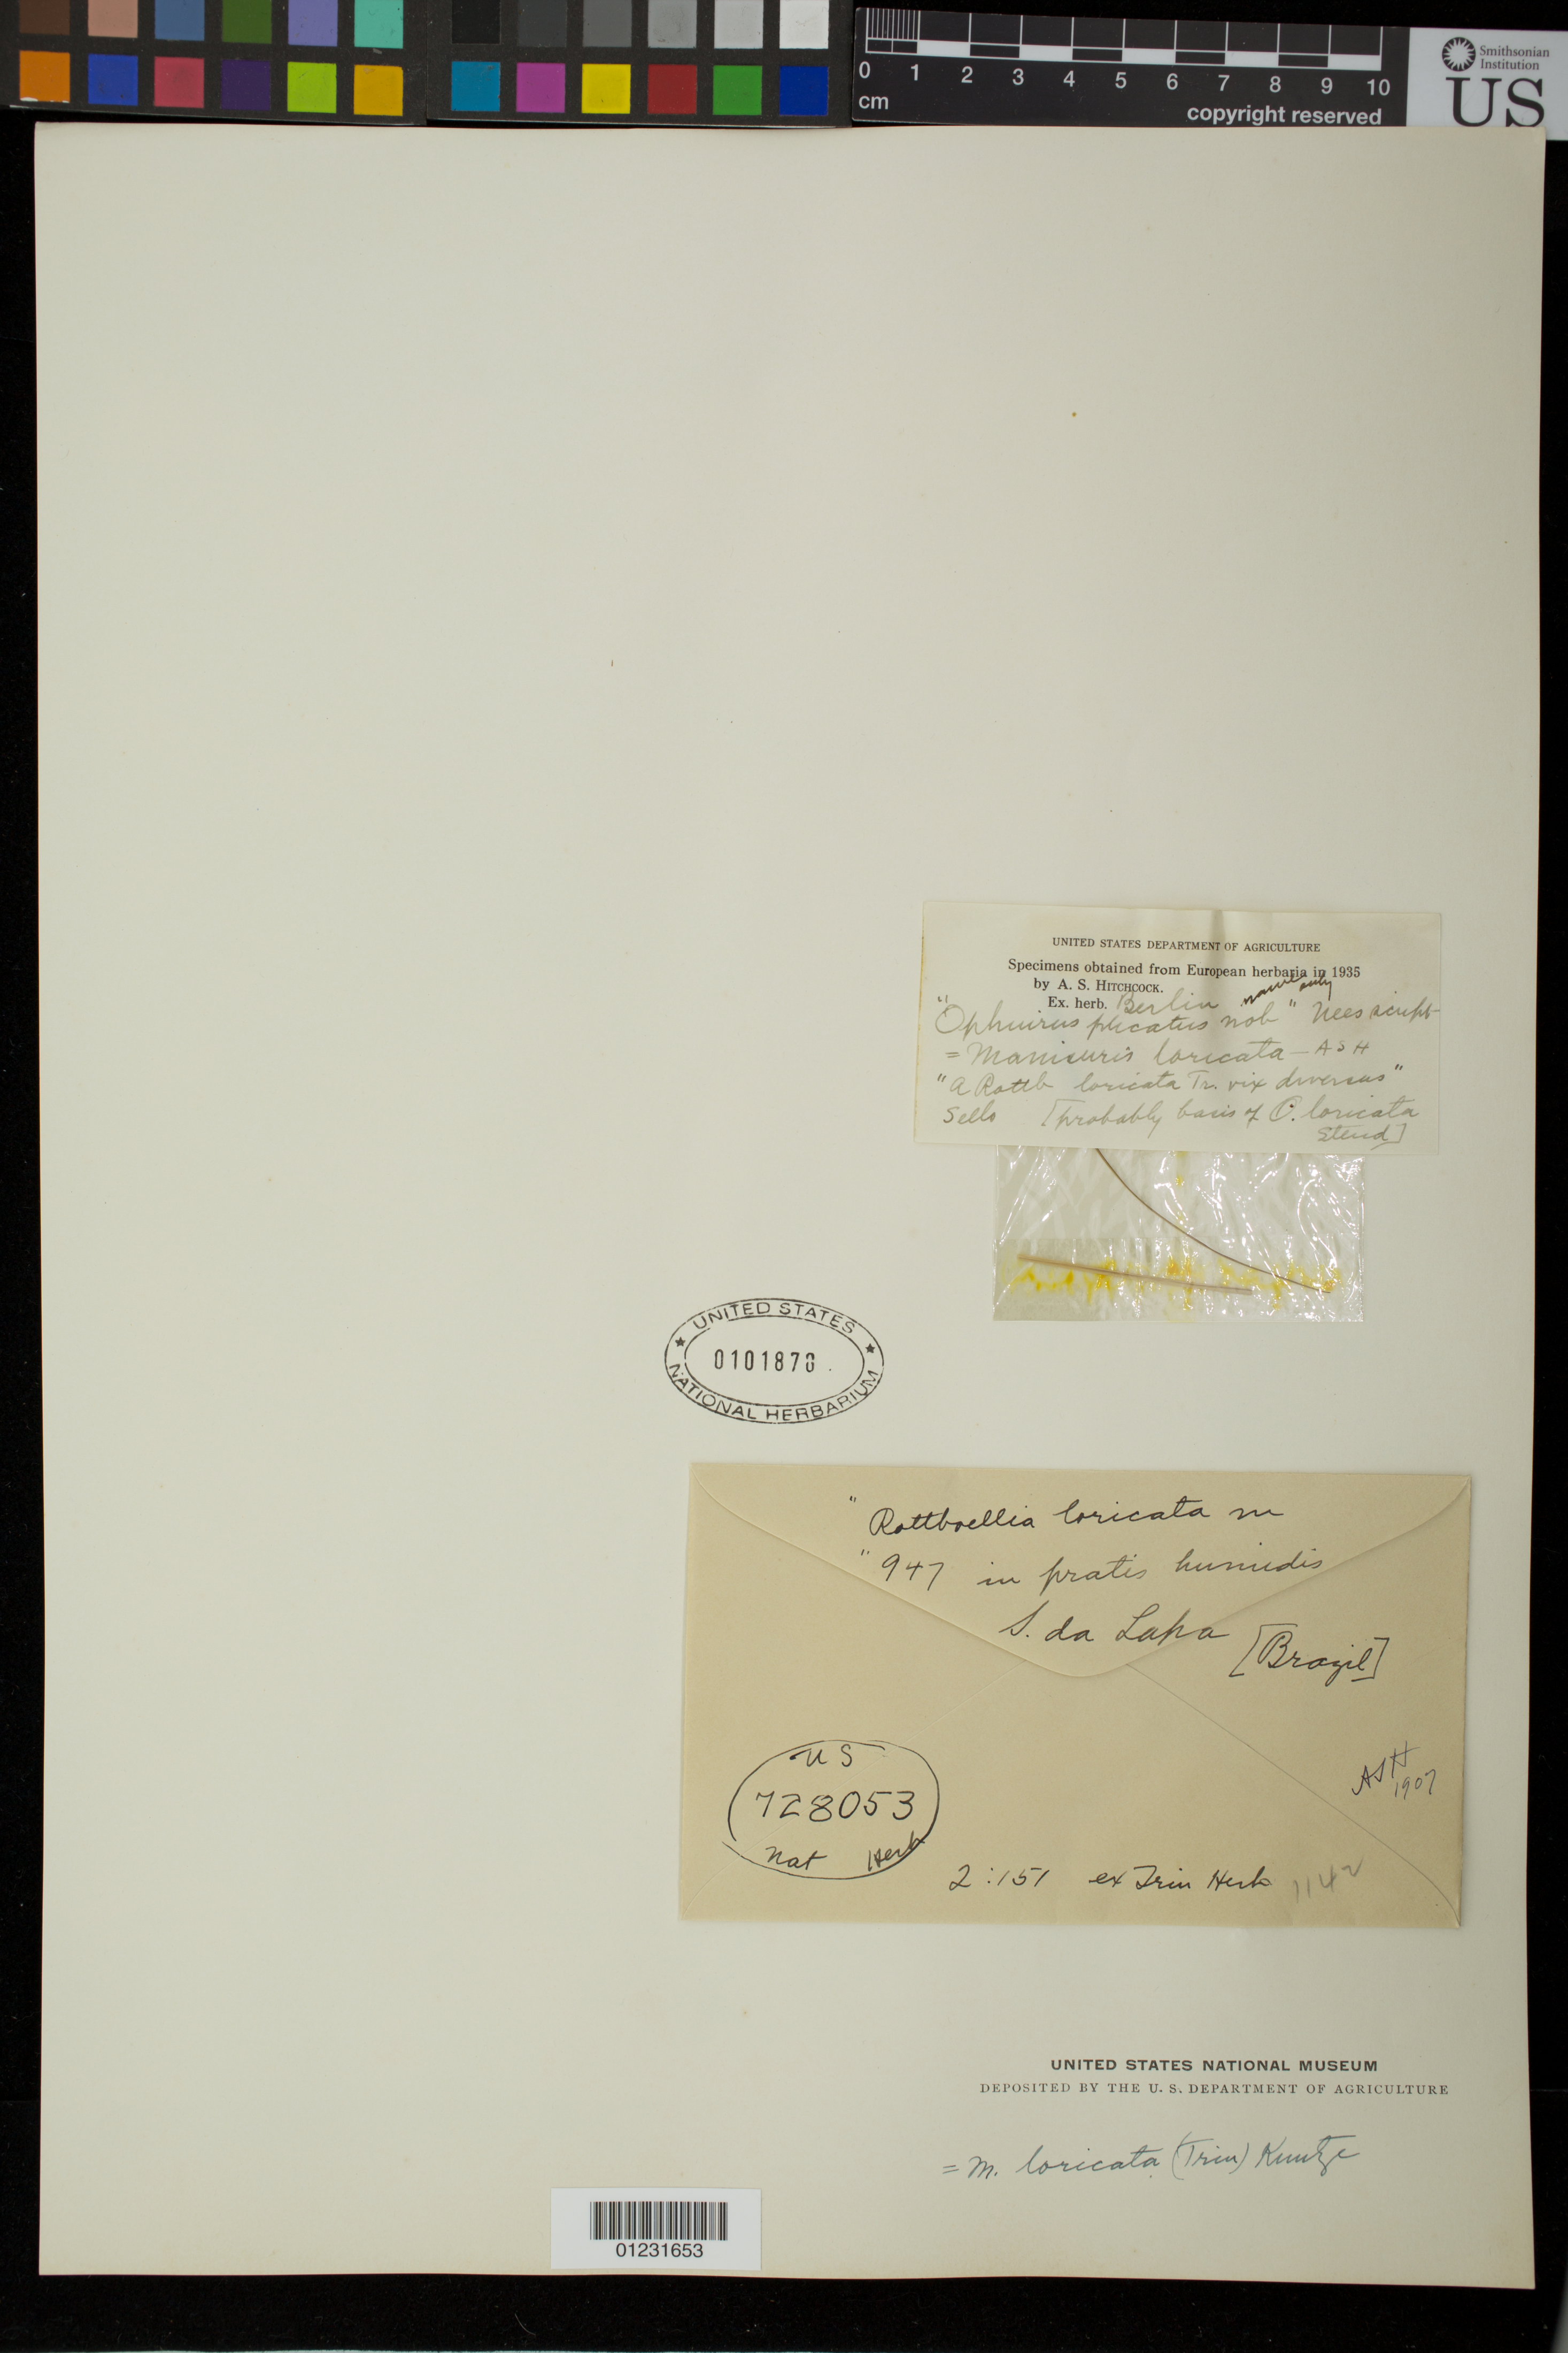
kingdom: Plantae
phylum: Tracheophyta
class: Liliopsida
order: Poales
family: Poaceae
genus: Rottboellia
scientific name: Rottboellia loricata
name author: Trin.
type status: Type Collection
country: Brazil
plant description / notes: Fragmentary material of type specimen ex herb. Trin.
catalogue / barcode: US 728053